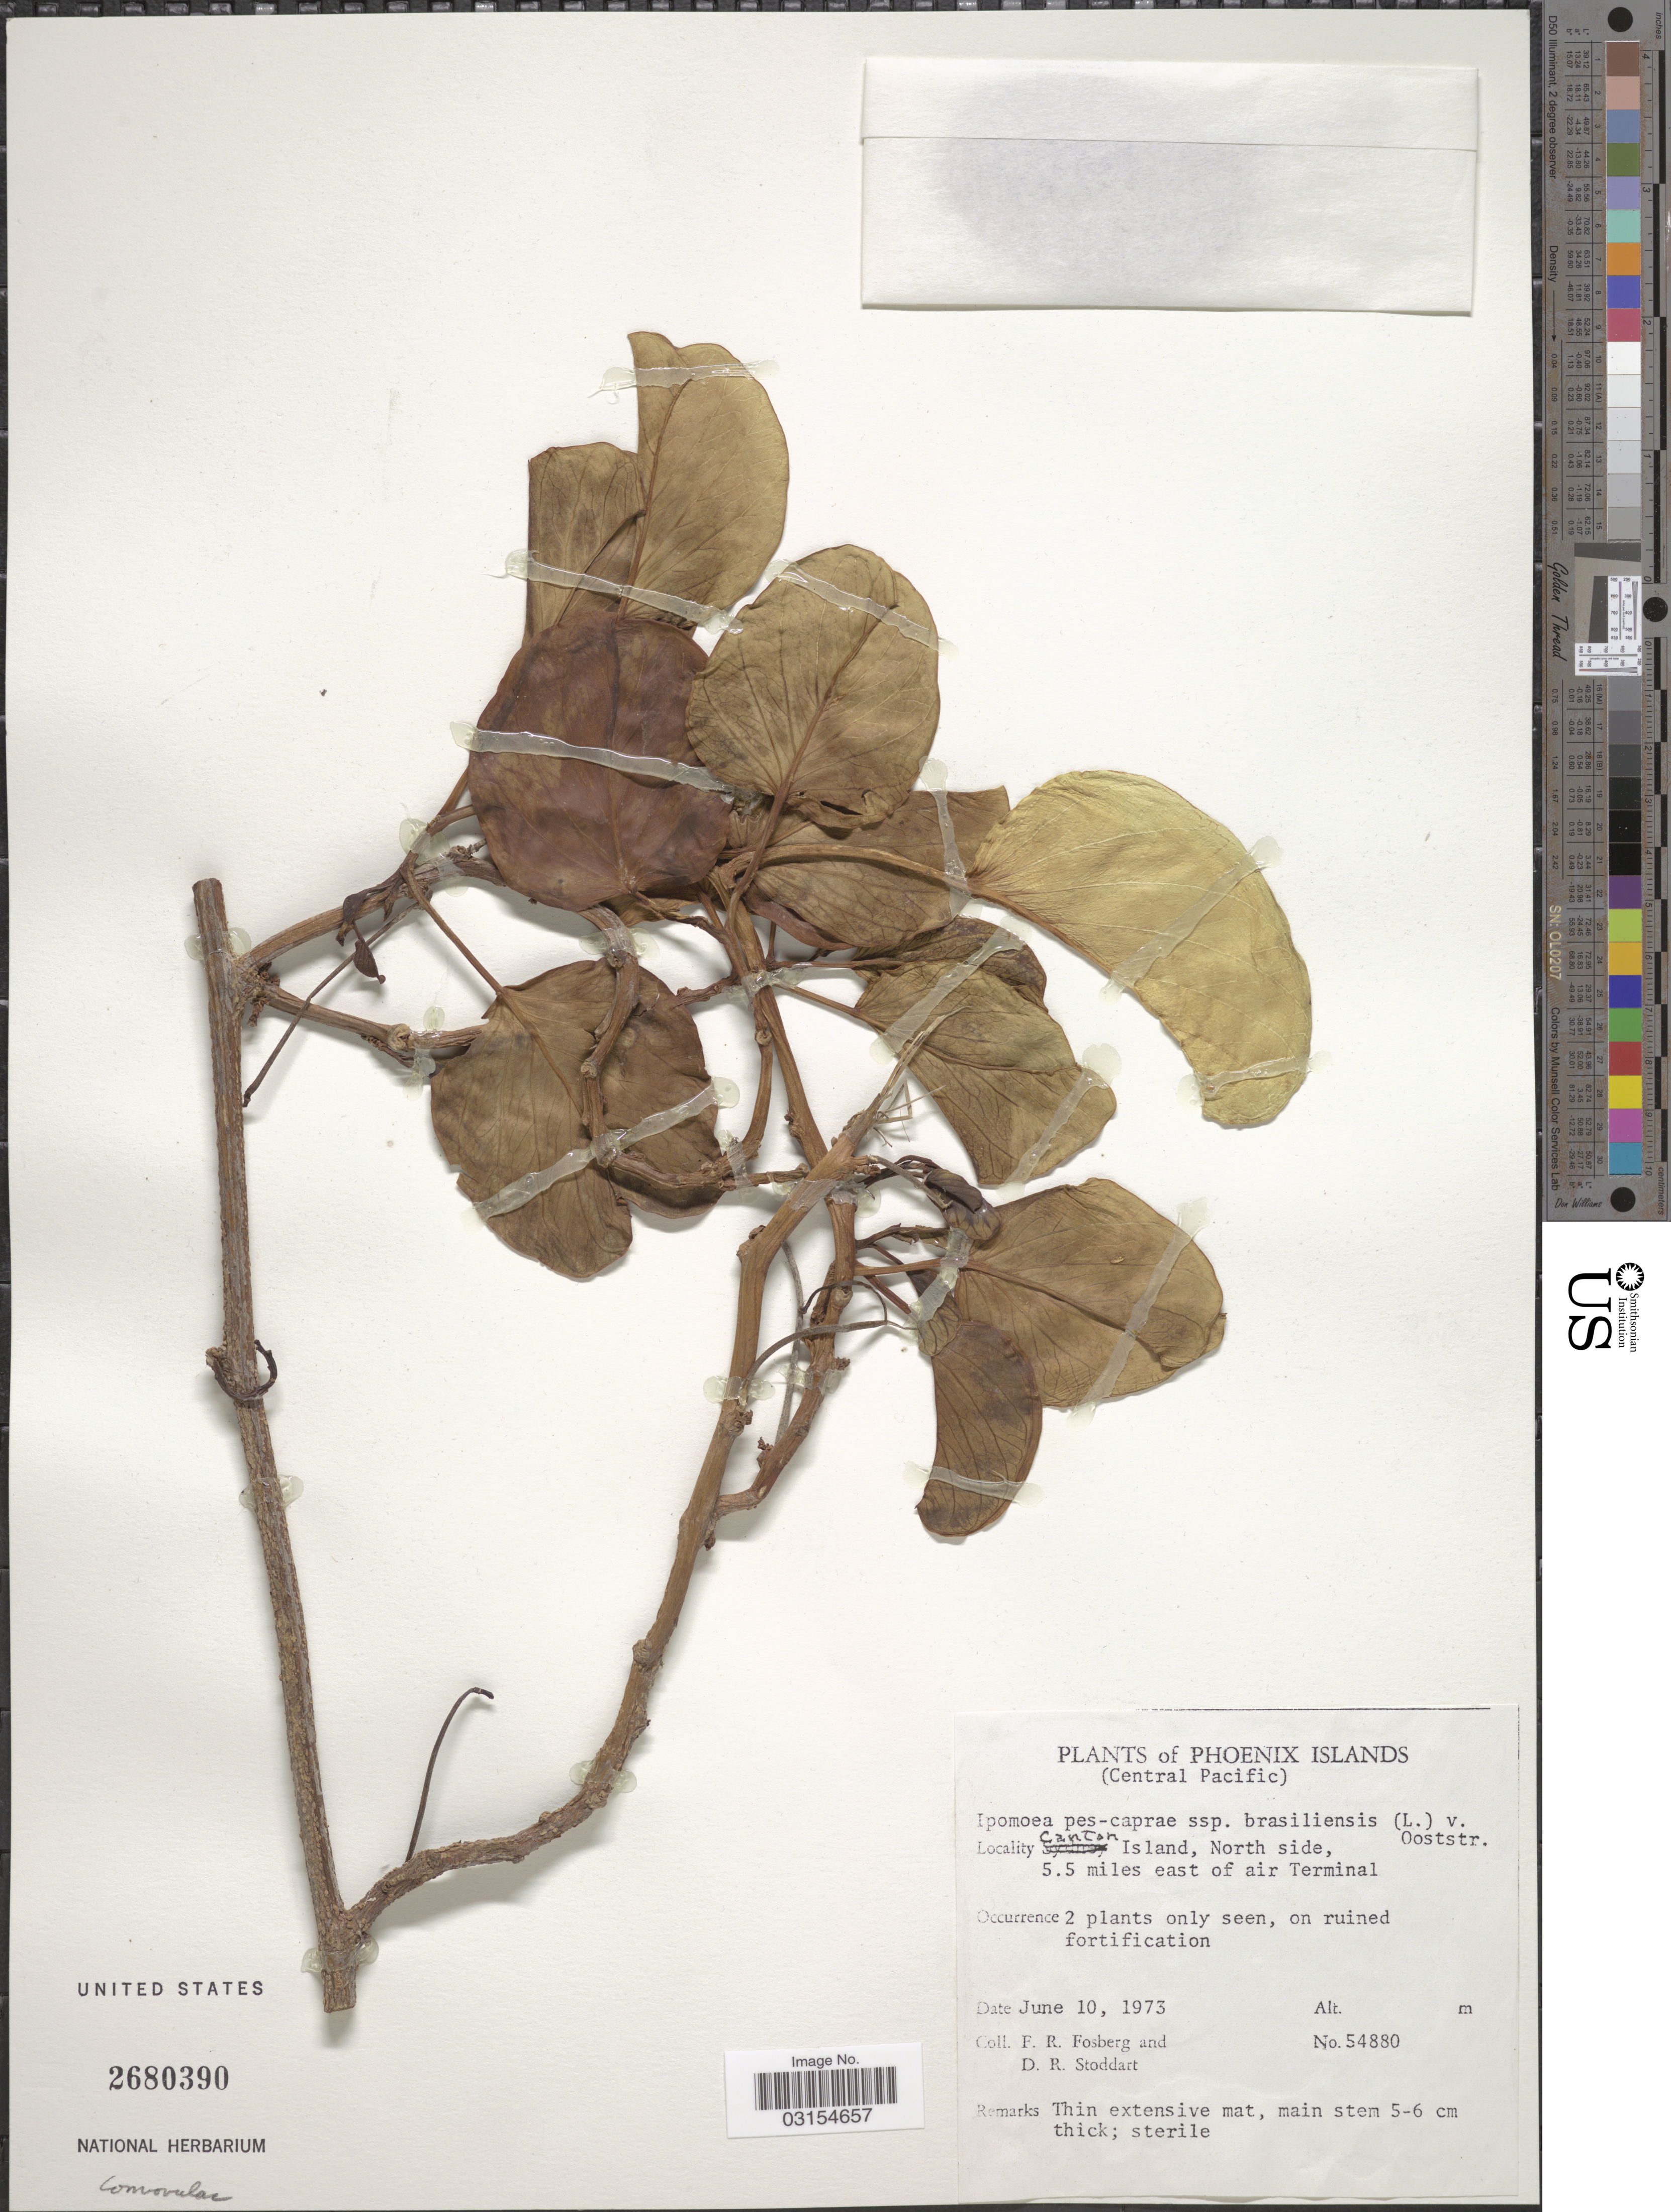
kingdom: Plantae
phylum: Tracheophyta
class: Magnoliopsida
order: Solanales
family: Convolvulaceae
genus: Ipomoea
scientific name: Ipomoea pes-caprae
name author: (L.) R. Br.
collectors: F. R. Fosberg & D. R. Stoddart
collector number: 54880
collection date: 1973-06-10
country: Kiribati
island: Kanton [Canton] Atoll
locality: Phoenix Islands (Central Pacific), Canton Island, North side, 5.5 miles east of air Terminal.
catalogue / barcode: US 2680390